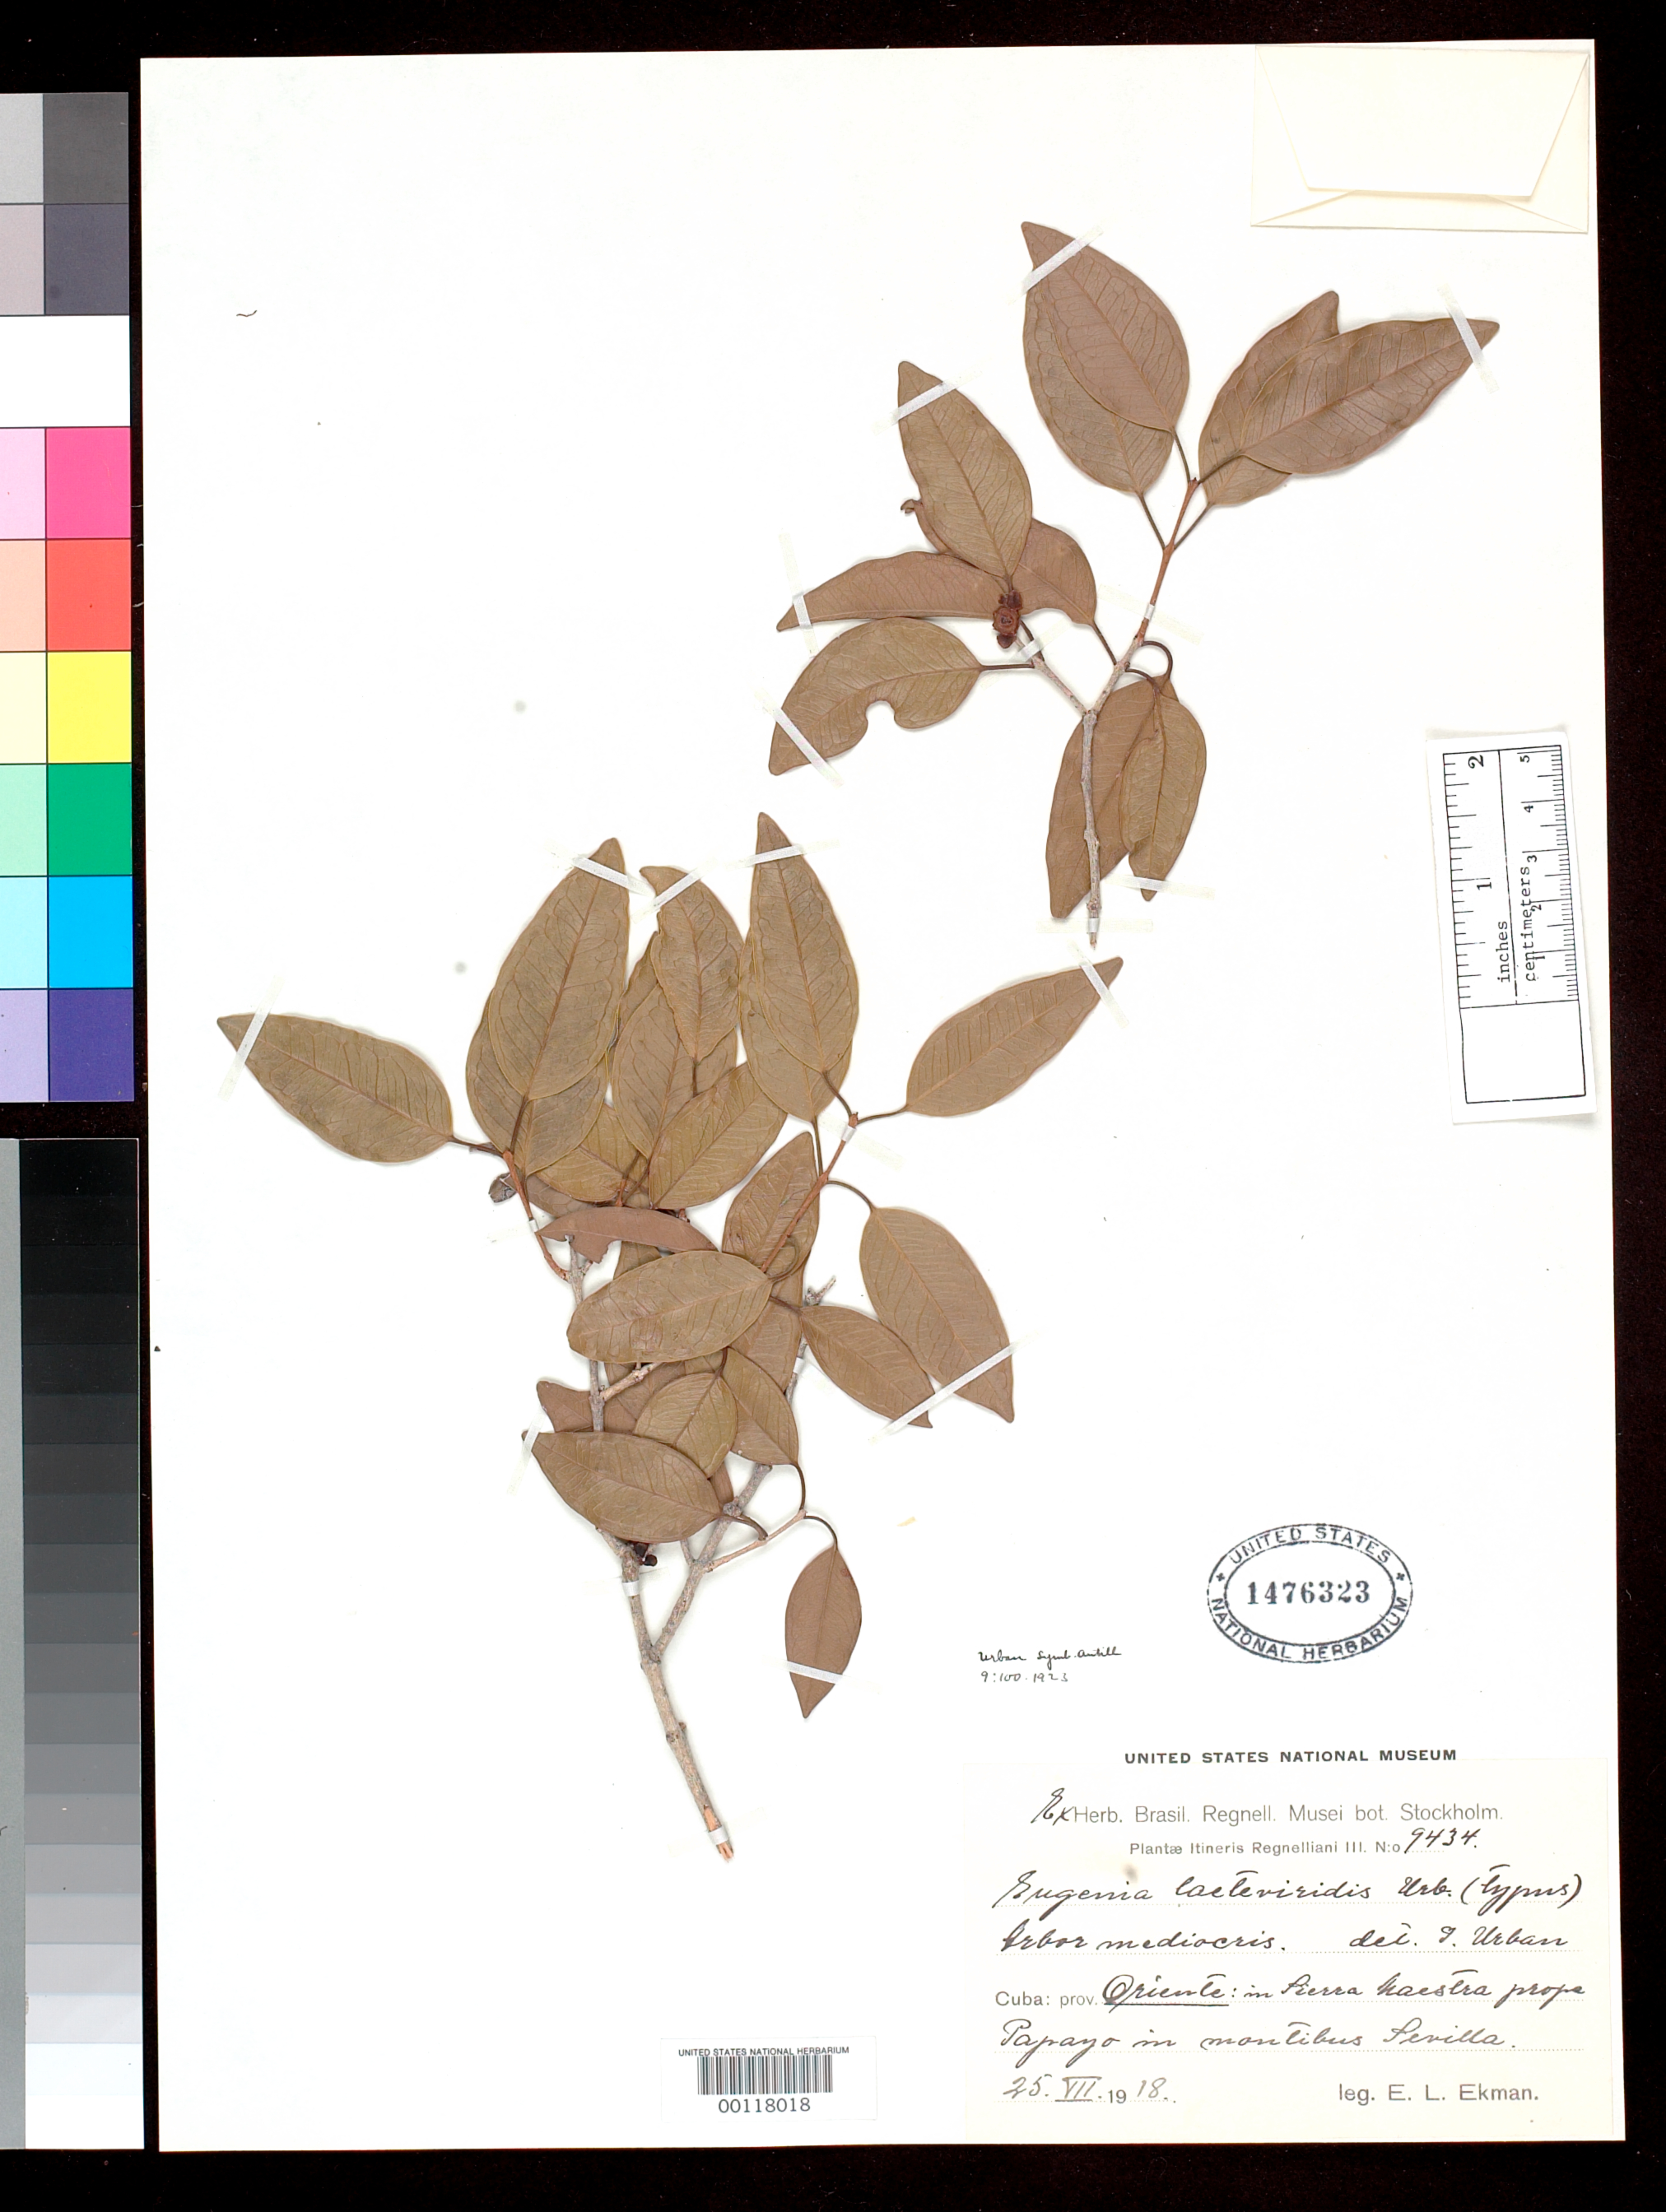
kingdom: Plantae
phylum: Tracheophyta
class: Magnoliopsida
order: Myrtales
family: Myrtaceae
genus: Eugenia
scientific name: Eugenia laeteviridis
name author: Urb.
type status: Isotype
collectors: E. L. Ekman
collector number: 9434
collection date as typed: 25 Jul 1918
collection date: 1918-07-25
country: Cuba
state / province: Oriente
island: Greater Antilles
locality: Sierra Maestra, near Papayo.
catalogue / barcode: US 1476323